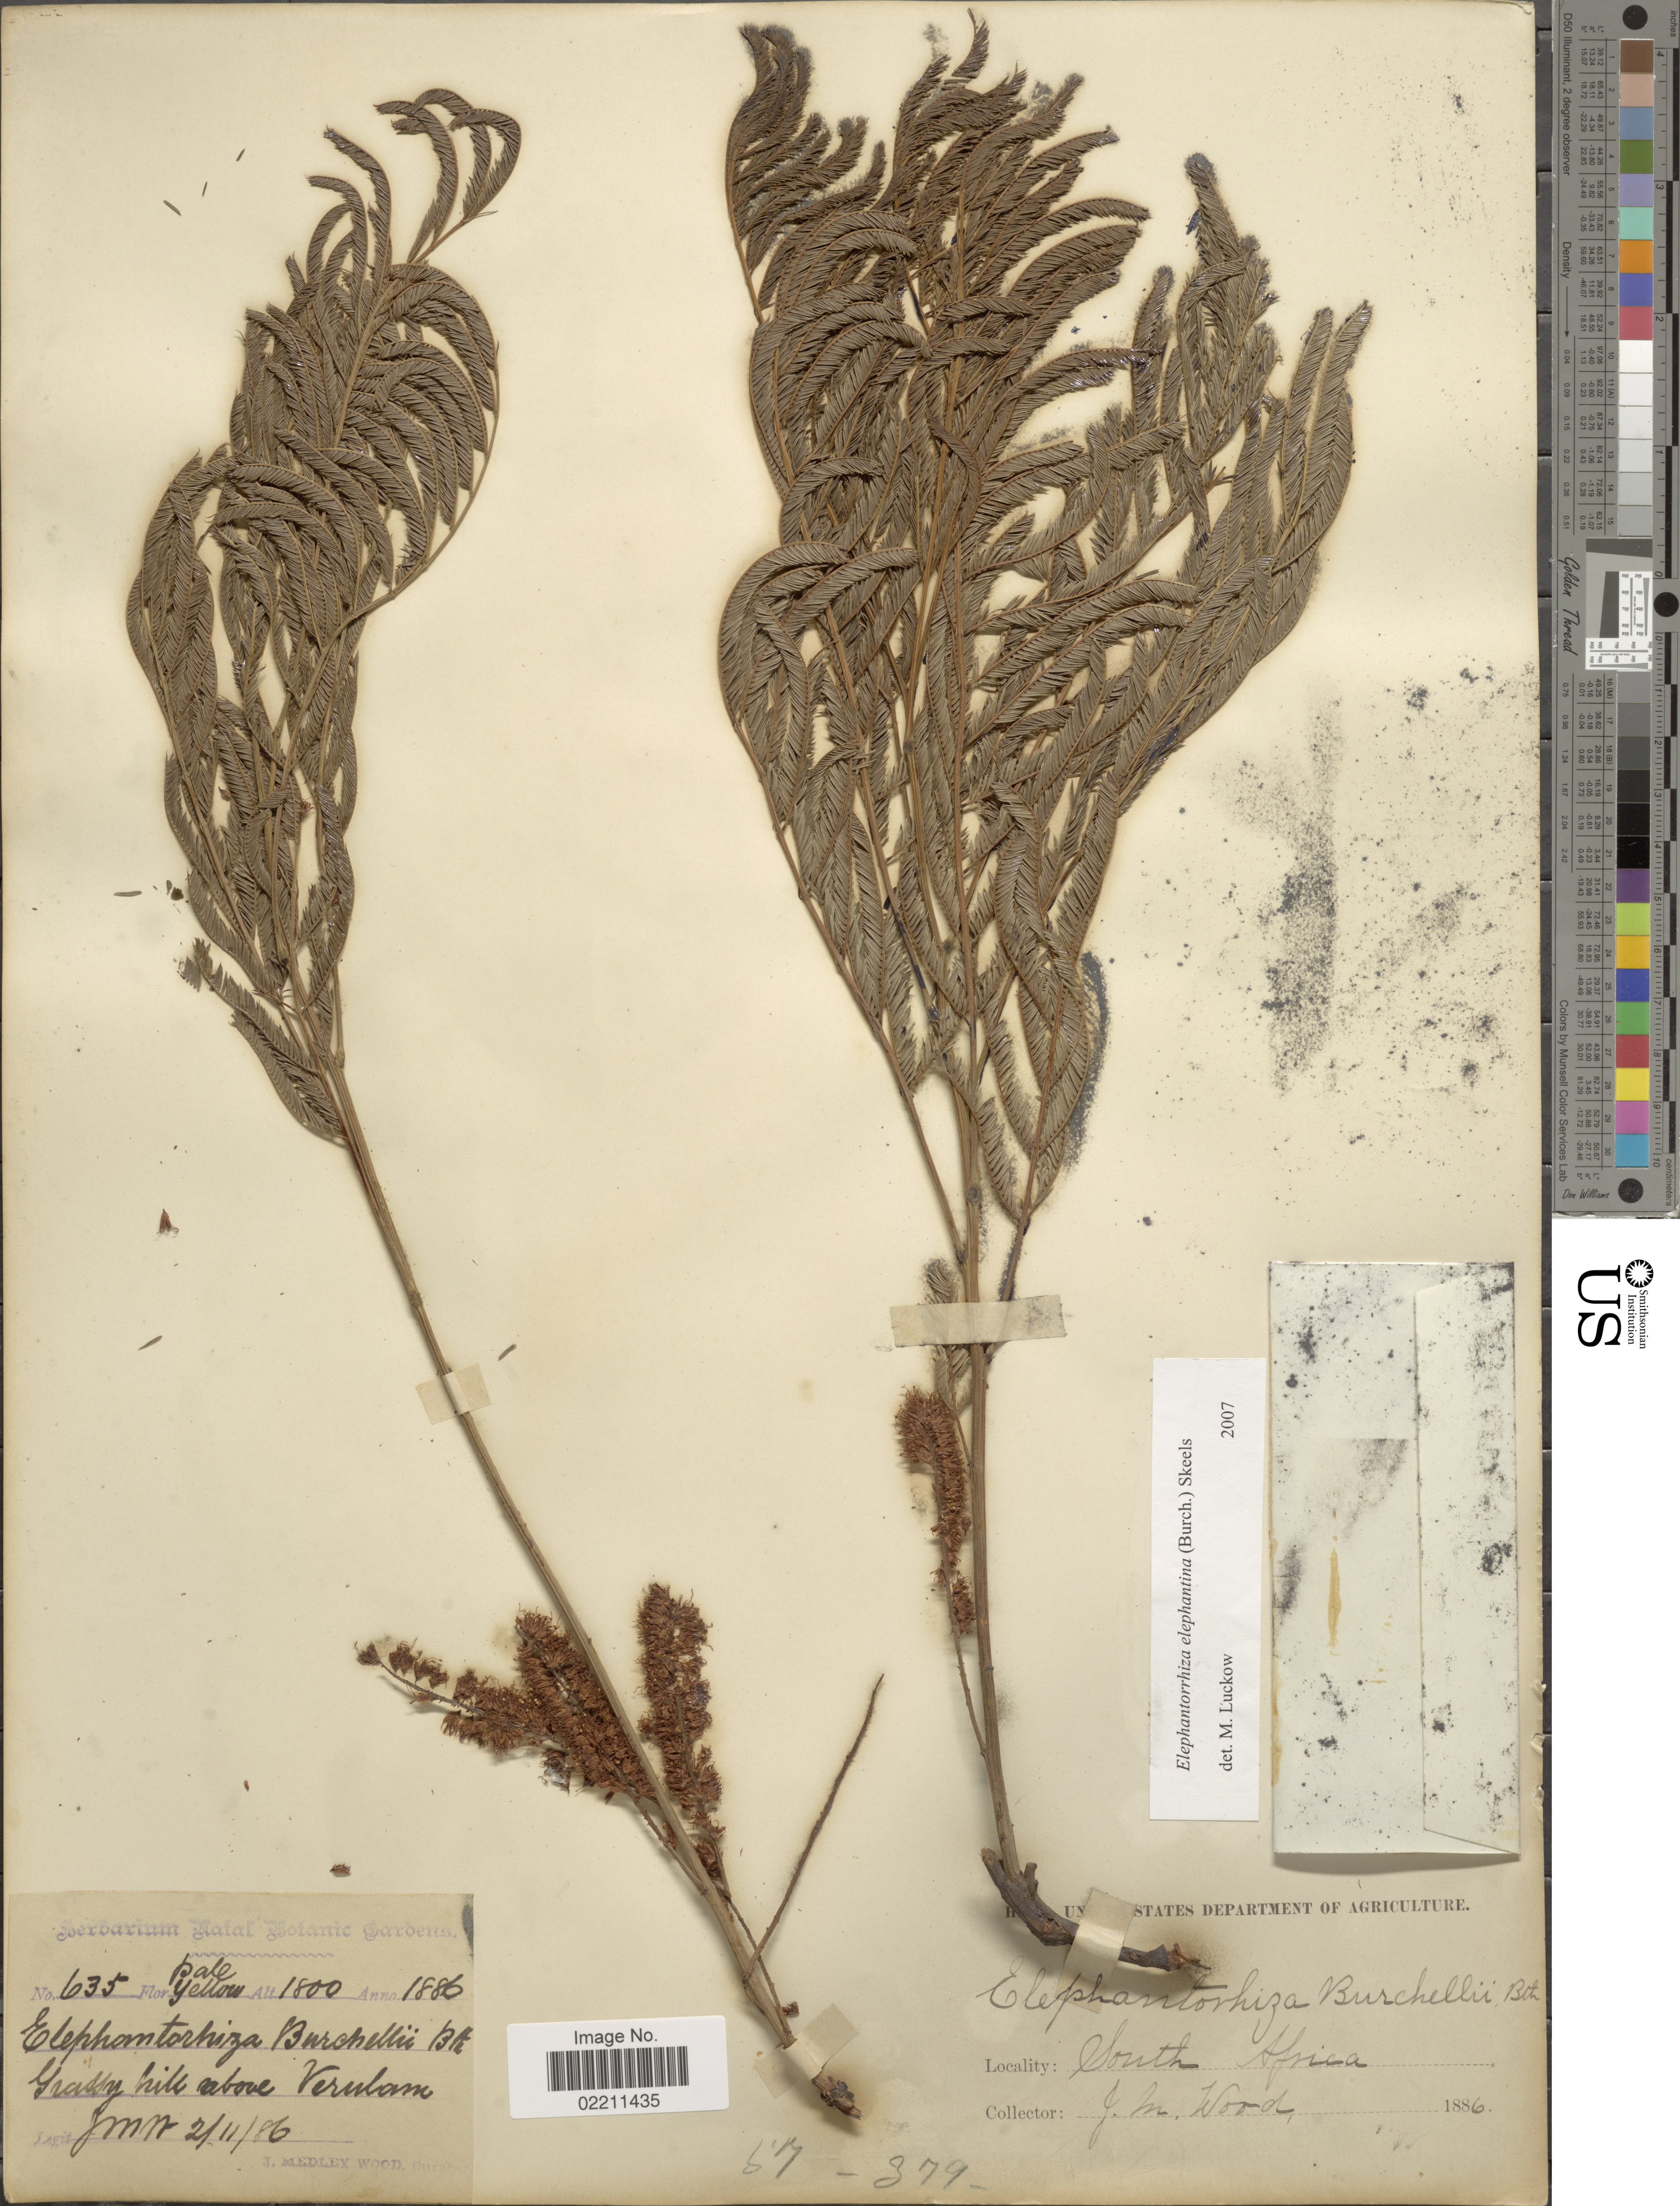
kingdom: Plantae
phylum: Tracheophyta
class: Magnoliopsida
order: Fabales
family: Fabaceae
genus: Entada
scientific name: Entada elephantina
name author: (Burch.) S.A. O'Donnell & G.P. Lewis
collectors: J. M. Wood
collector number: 635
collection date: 1886-11-02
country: South Africa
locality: Grassy hill above Verulam